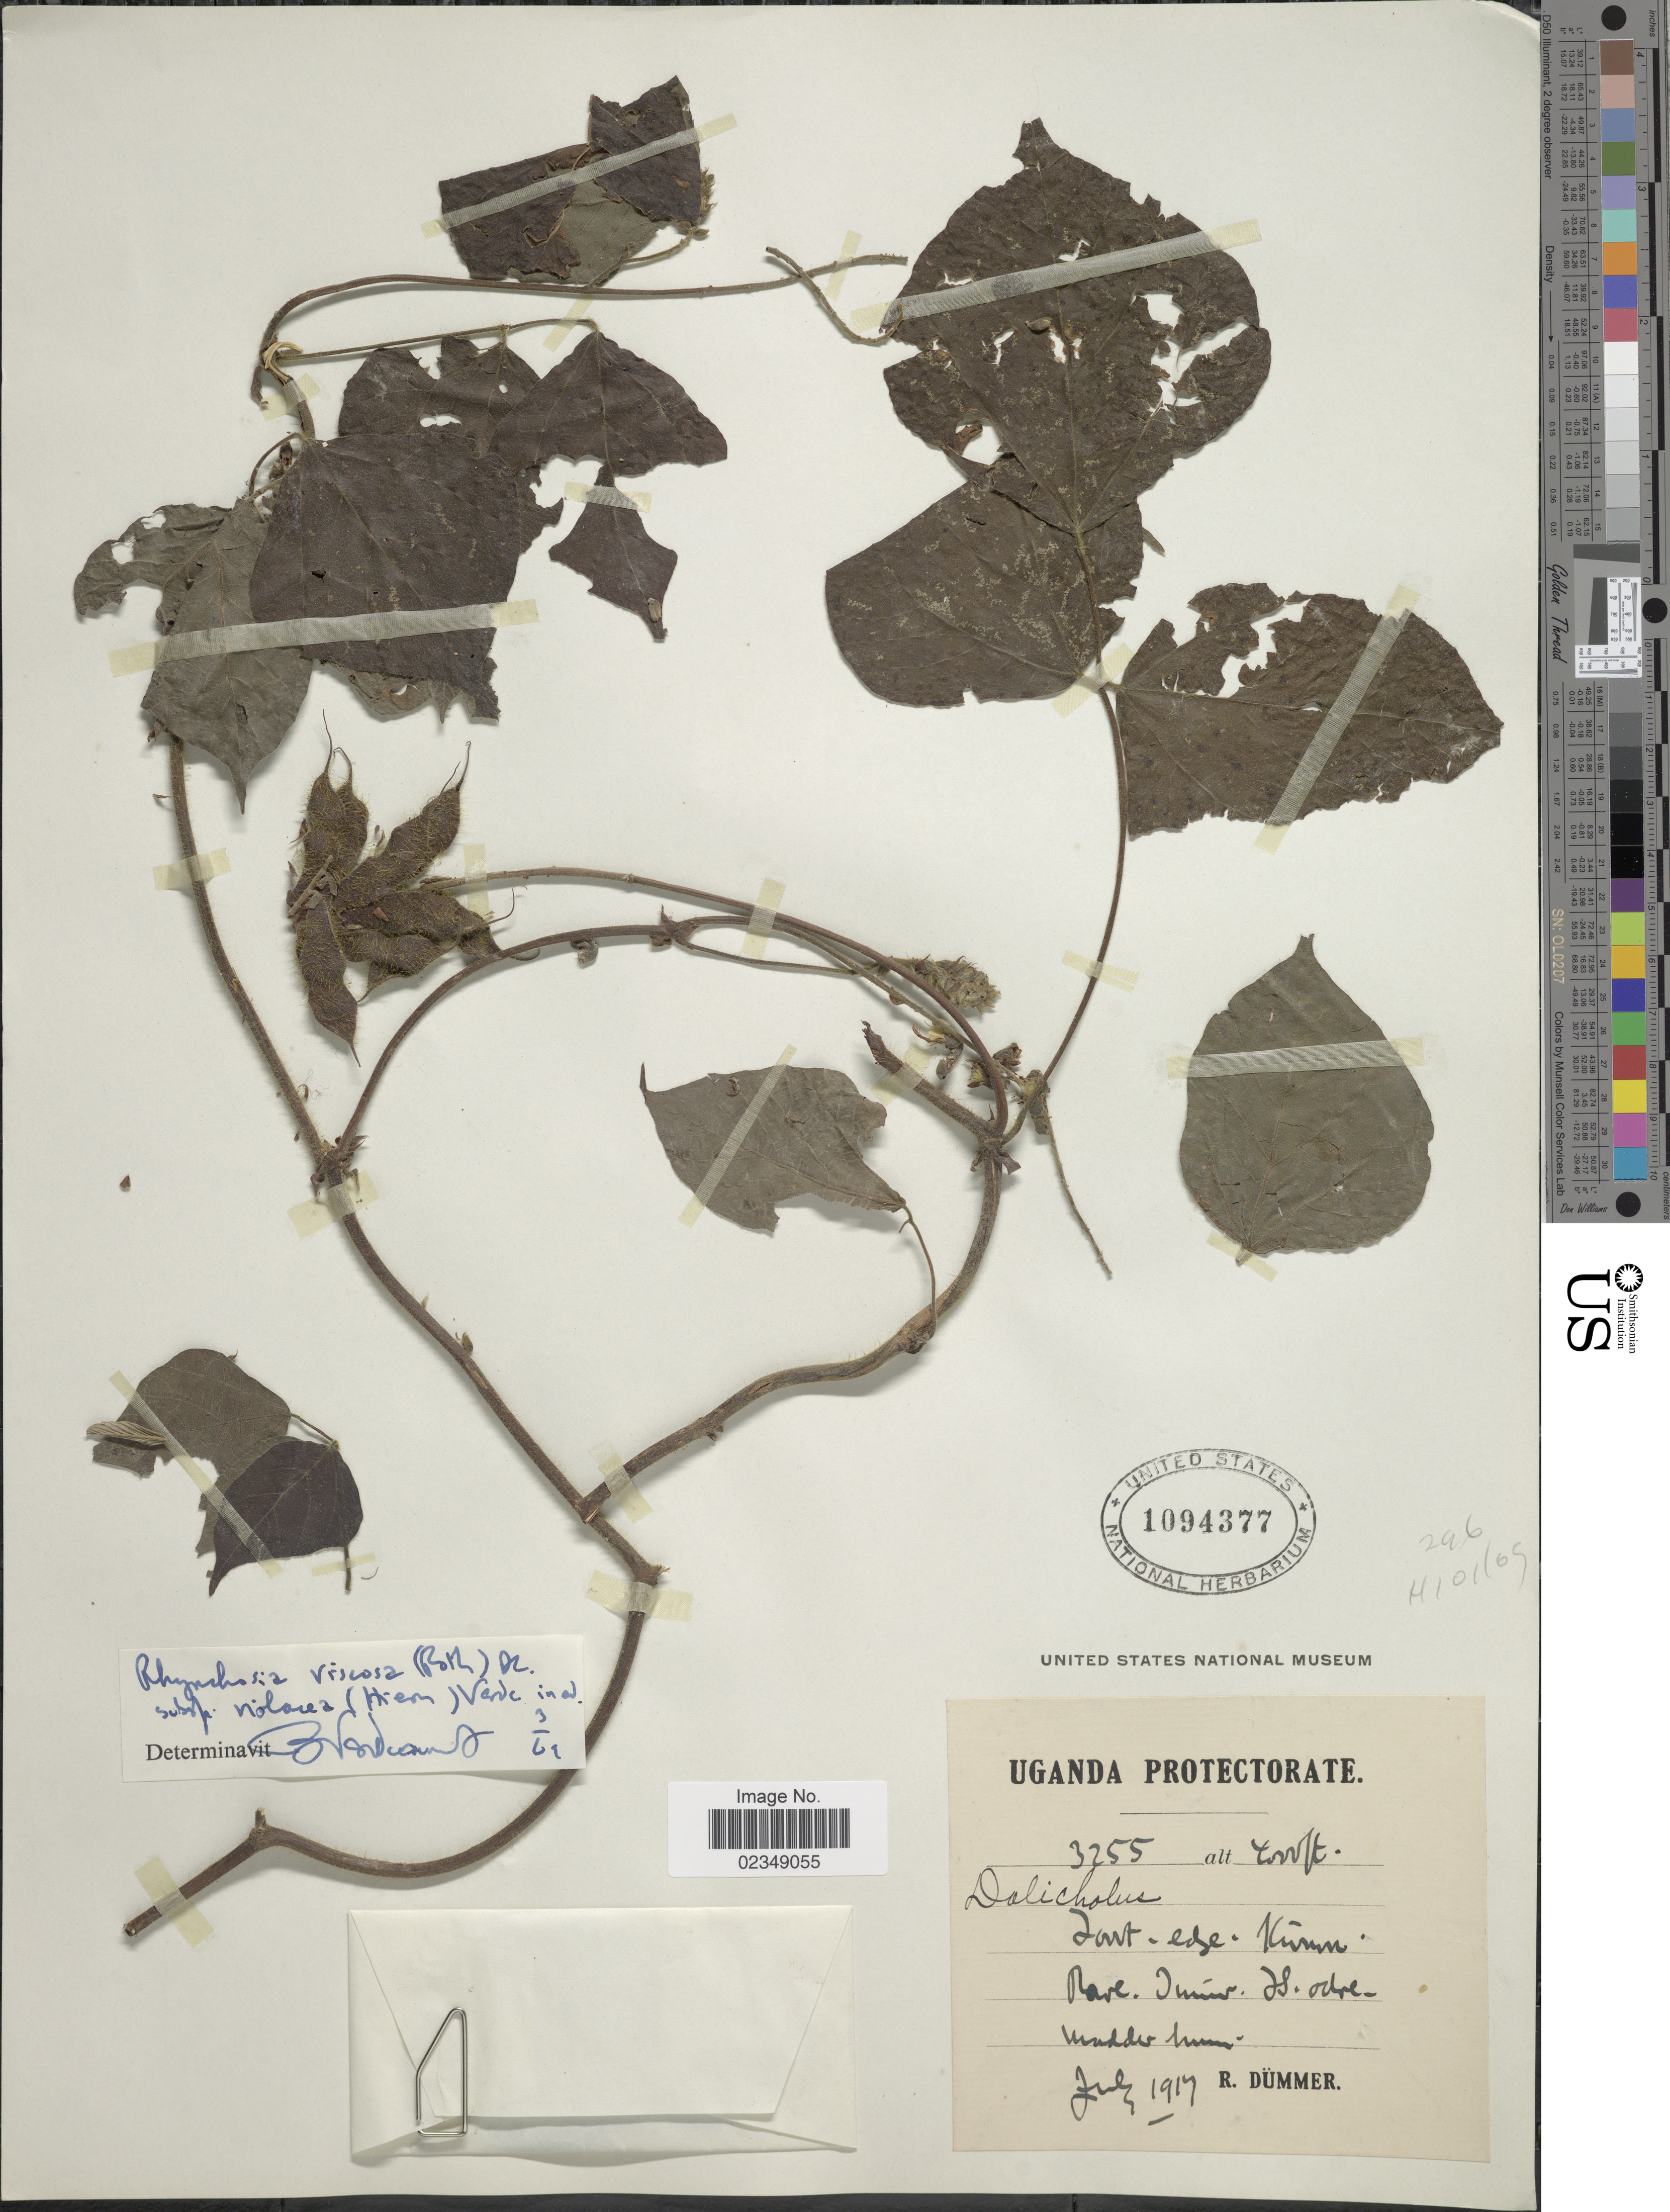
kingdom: Plantae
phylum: Tracheophyta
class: Magnoliopsida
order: Fabales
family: Fabaceae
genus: Rhynchosia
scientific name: Rhynchosia viscosa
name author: DC.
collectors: R. A. Dümmer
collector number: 3255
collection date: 1917-07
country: Uganda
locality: Forest-edge, Kivuvu.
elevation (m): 1219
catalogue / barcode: US 1094377